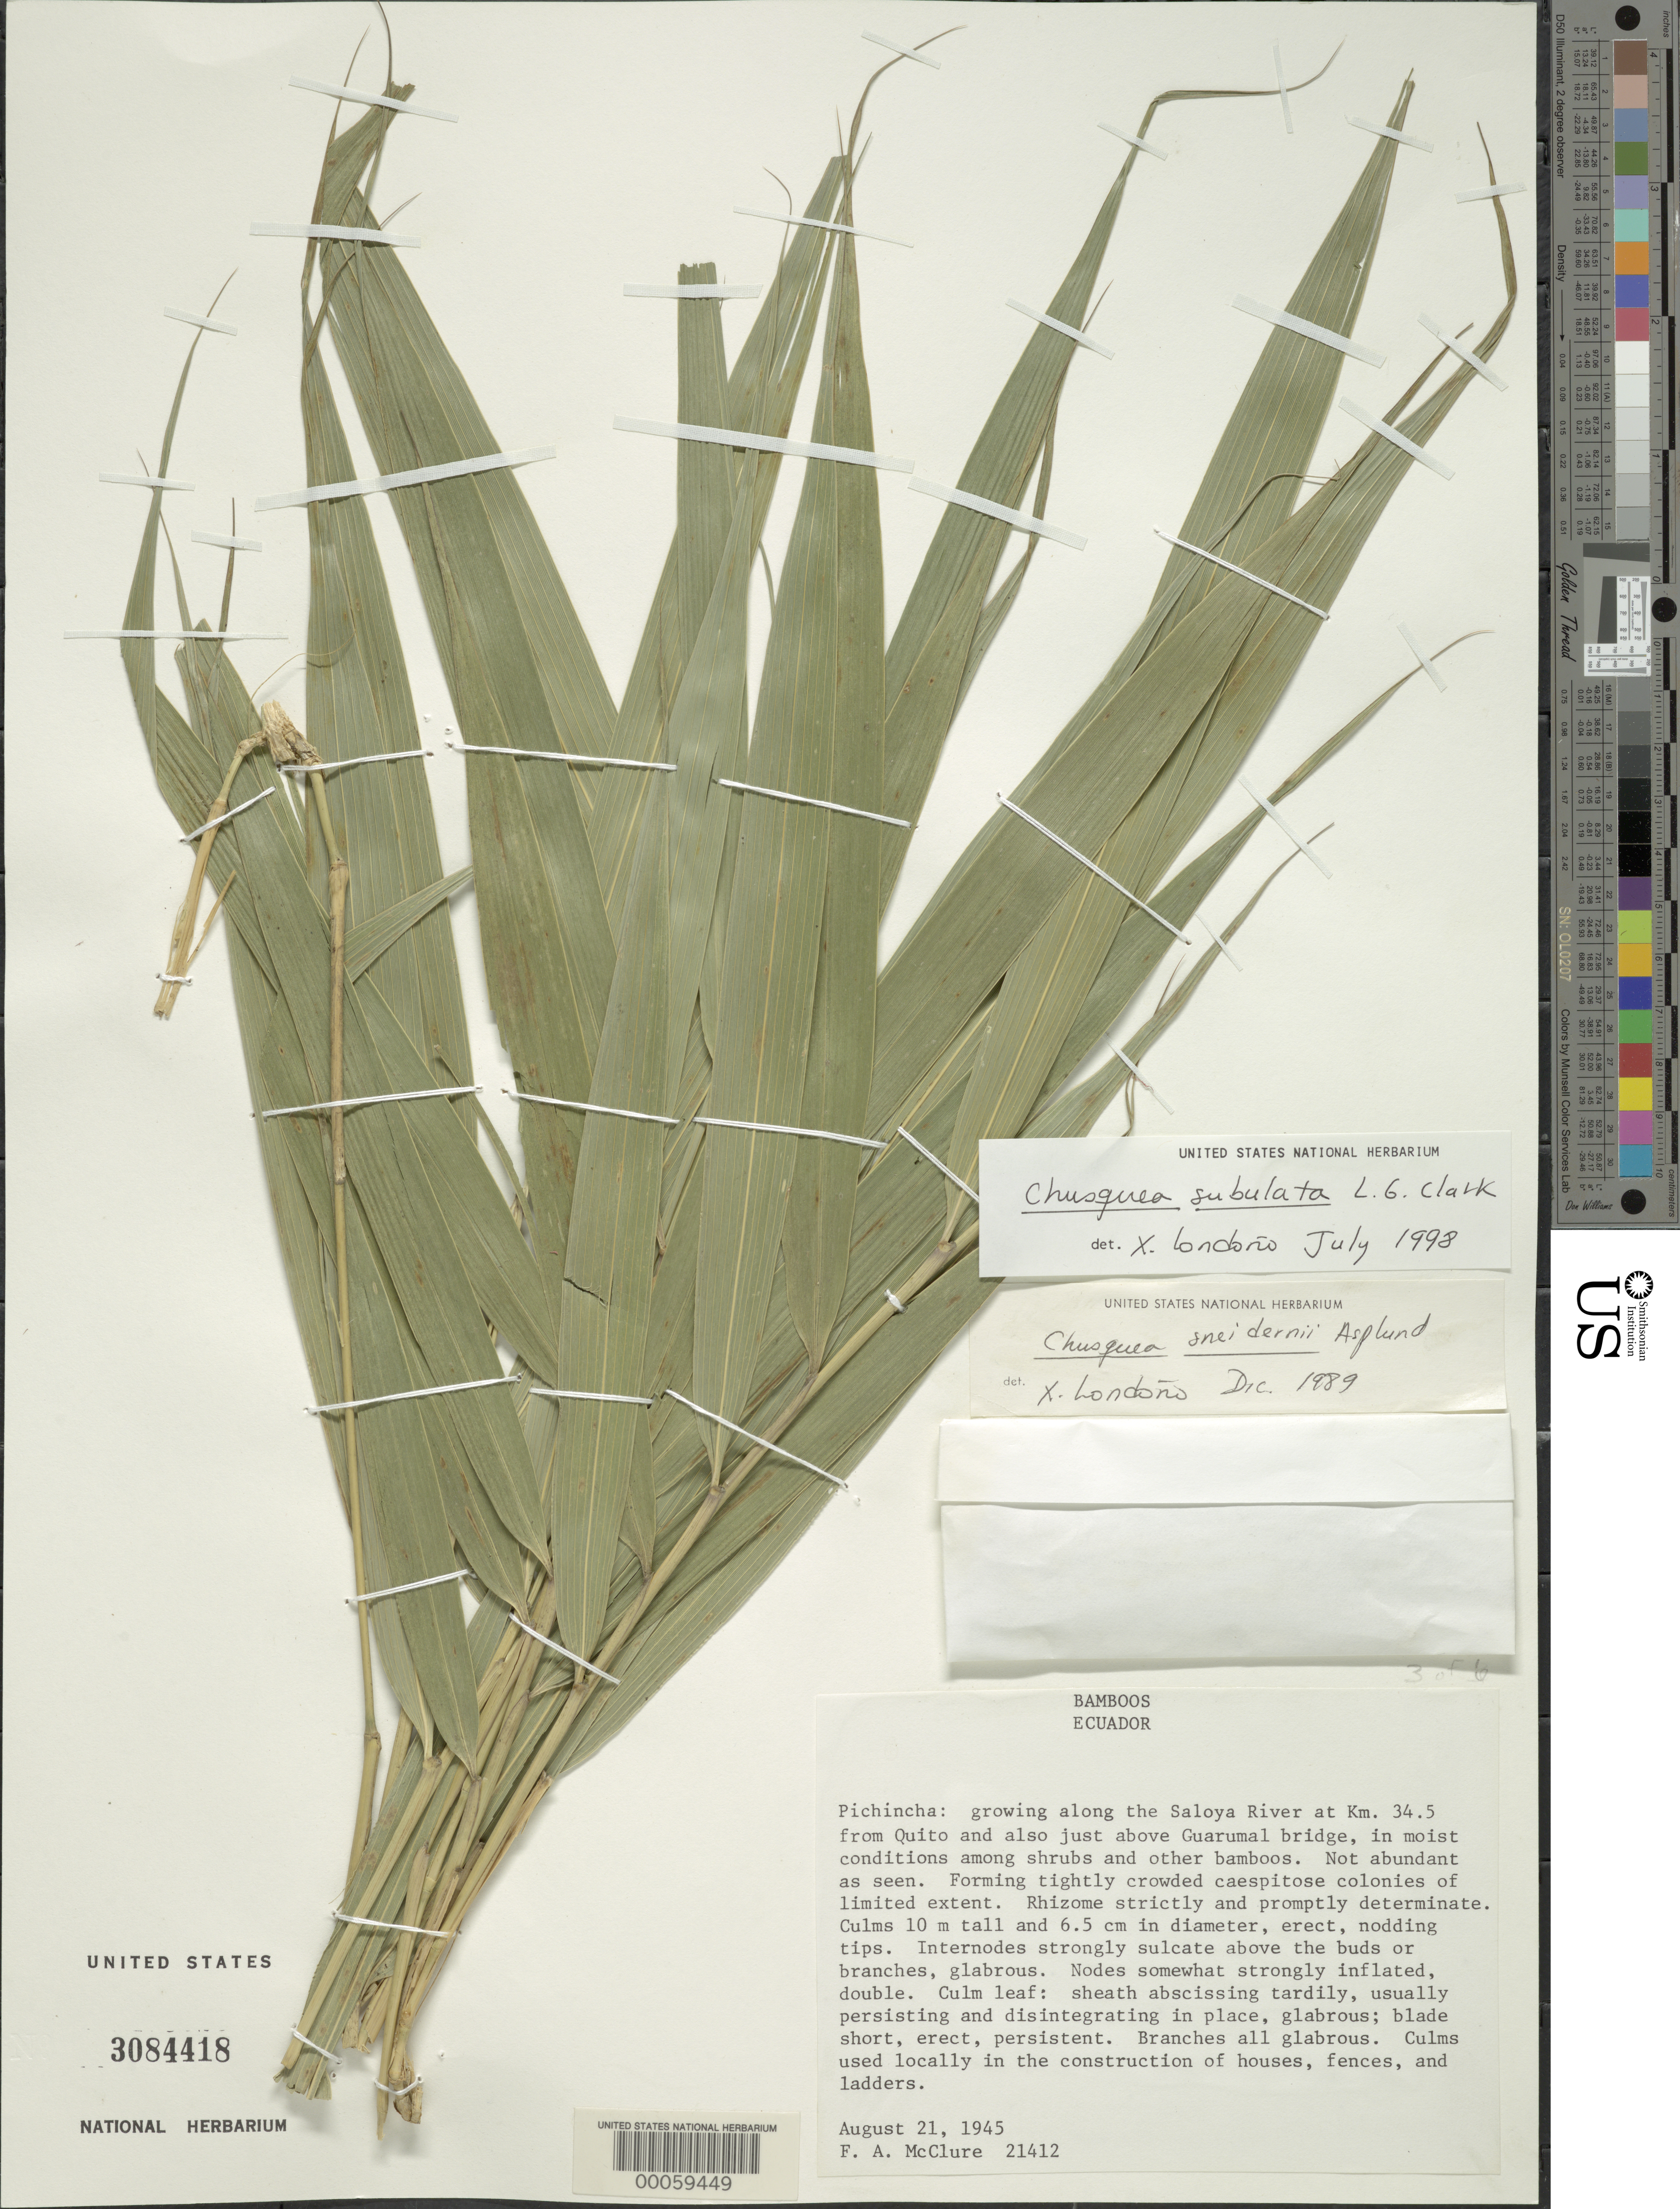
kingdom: Plantae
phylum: Tracheophyta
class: Liliopsida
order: Poales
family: Poaceae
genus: Chusquea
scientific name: Chusquea subulata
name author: L.G. Clark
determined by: Londoño, X., (TULV), Jardin Botanico "Juan Maria Cespedes"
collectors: F. A. McClure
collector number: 21412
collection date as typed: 21 Aug 1945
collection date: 1945-08-21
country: Ecuador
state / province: Pichincha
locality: Saloya River at km 34.5 from quito and above guarumal bridge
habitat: Along river, in moist conditions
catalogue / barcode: US 3084418